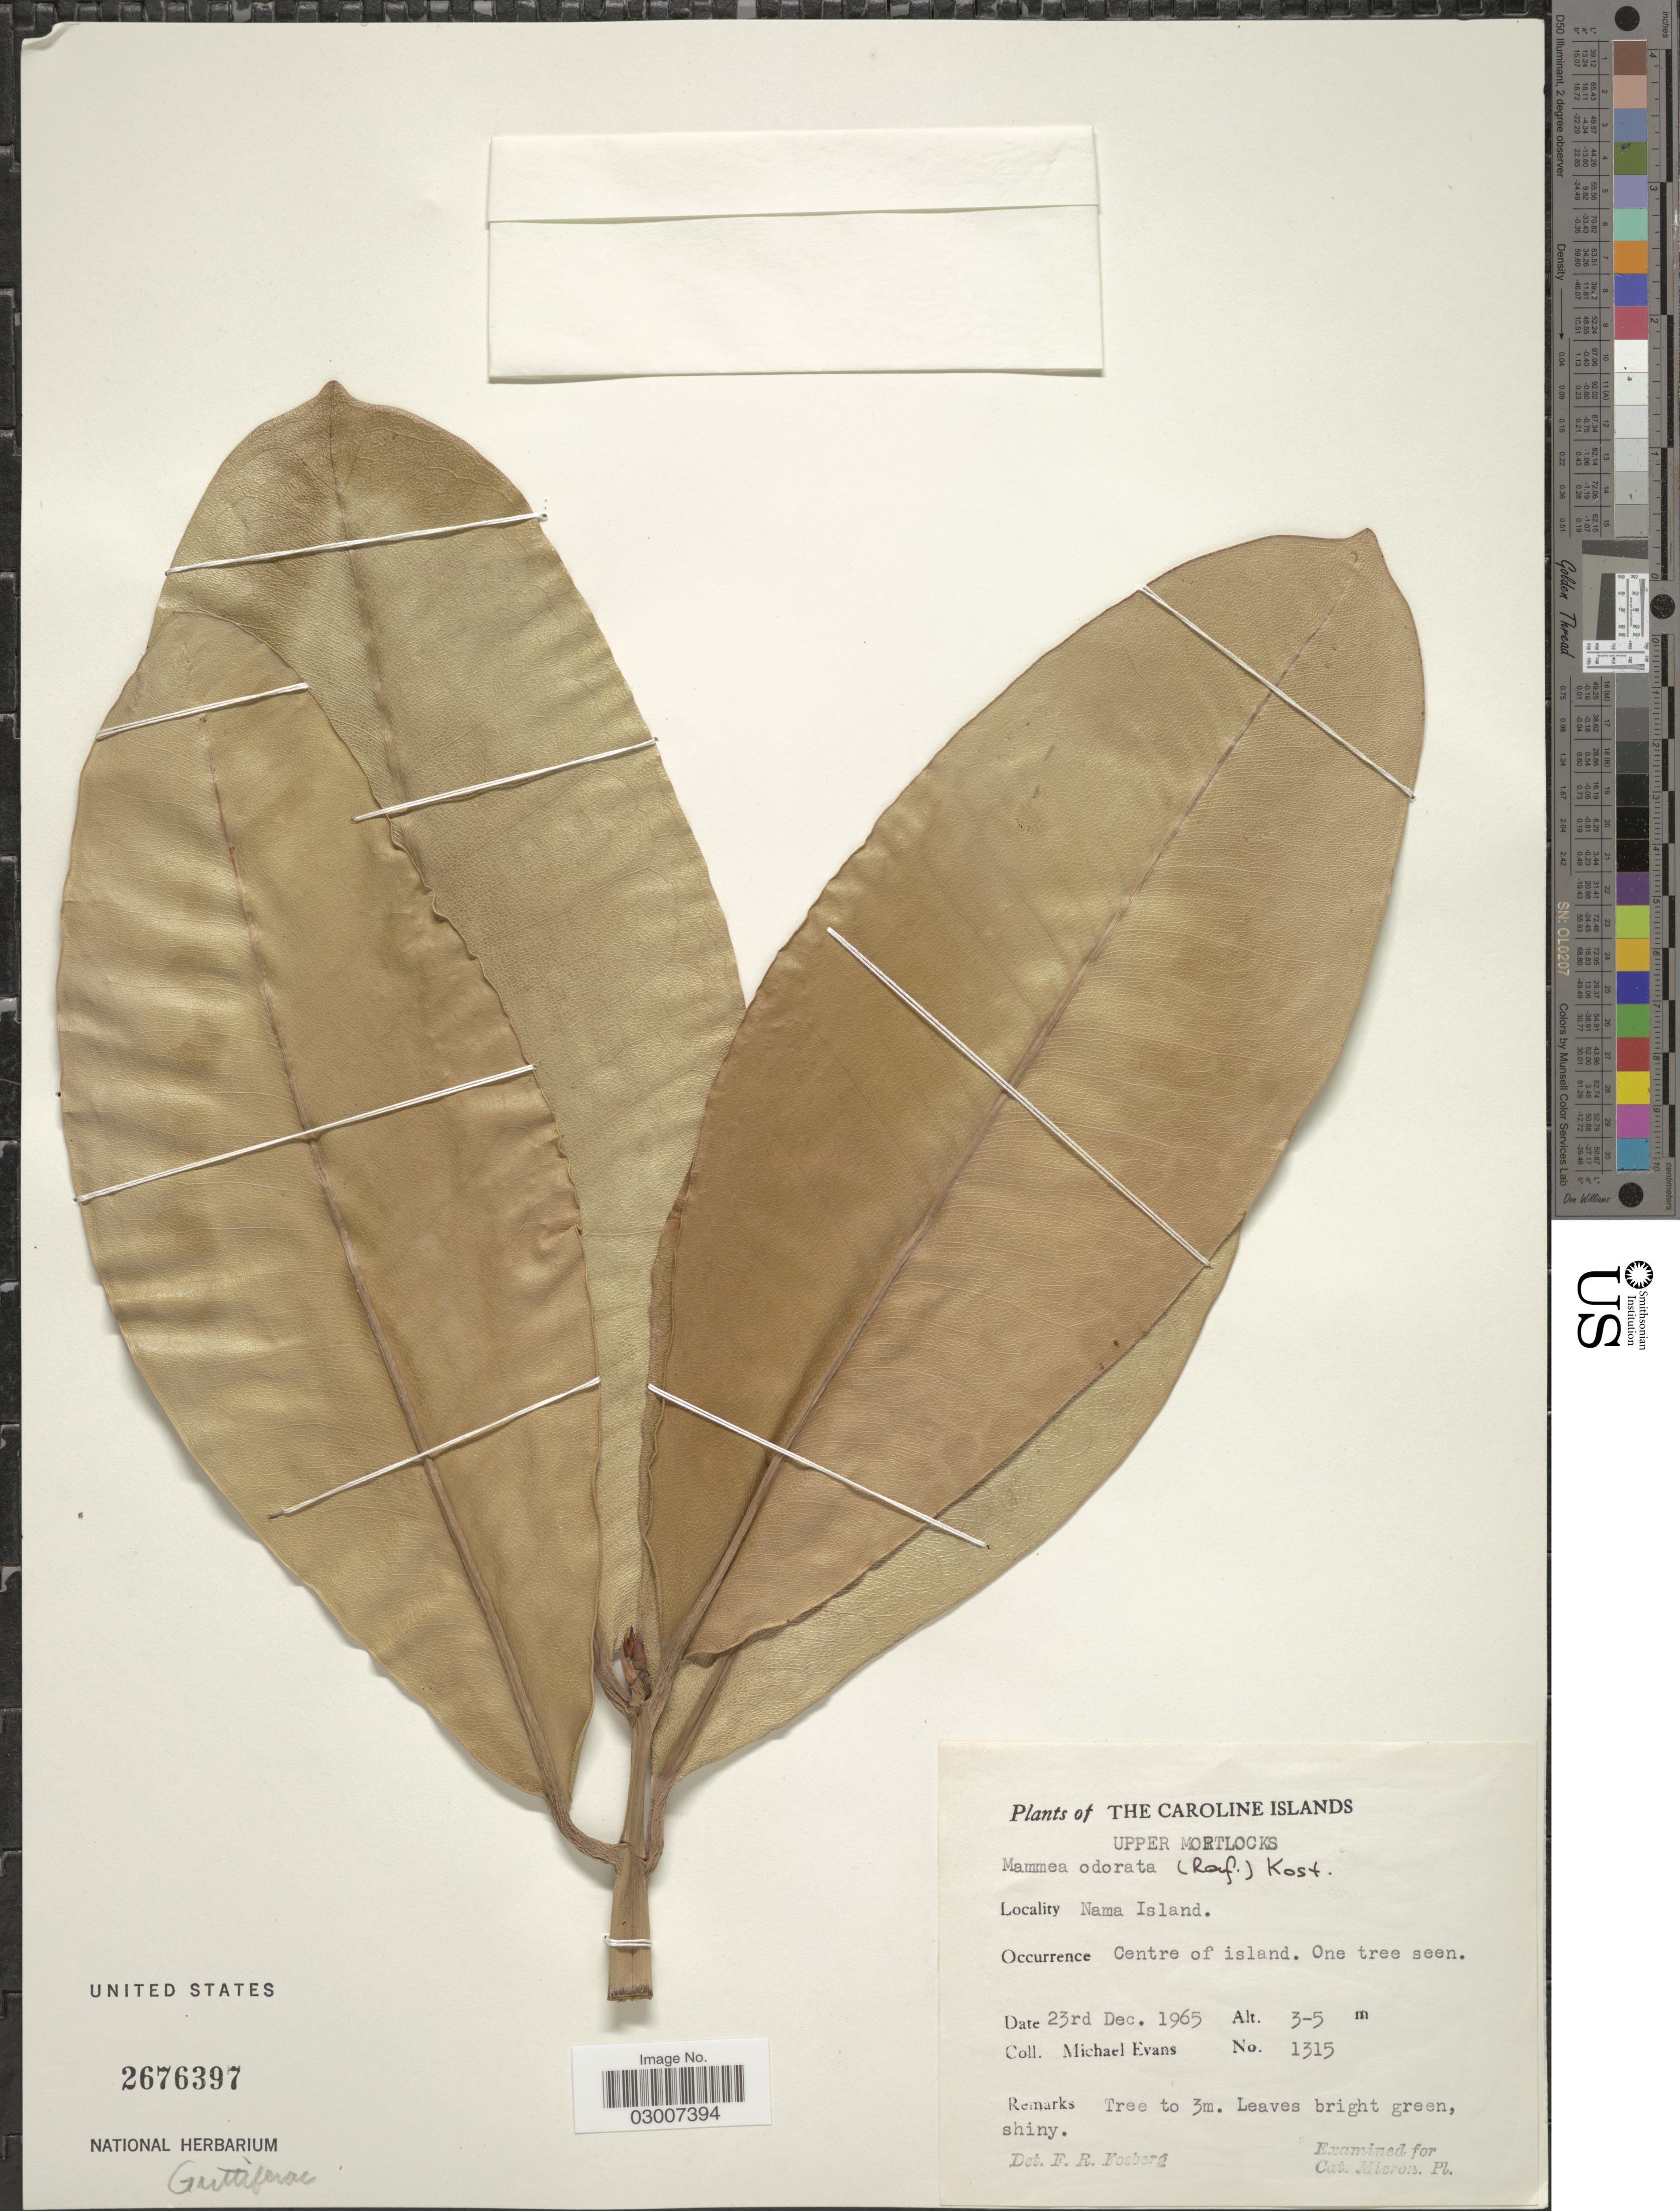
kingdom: Plantae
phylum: Tracheophyta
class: Magnoliopsida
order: Malpighiales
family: Calophyllaceae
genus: Mammea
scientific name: Mammea odorata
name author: (Raf.) Kosterm.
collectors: M. Evans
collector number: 1315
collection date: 1965-12-23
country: Micronesia, Federated States of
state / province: Truk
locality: Caroline Islands. Upper Mortlocks. Nama Island. Centre of island.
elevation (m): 3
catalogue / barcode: US 2676397